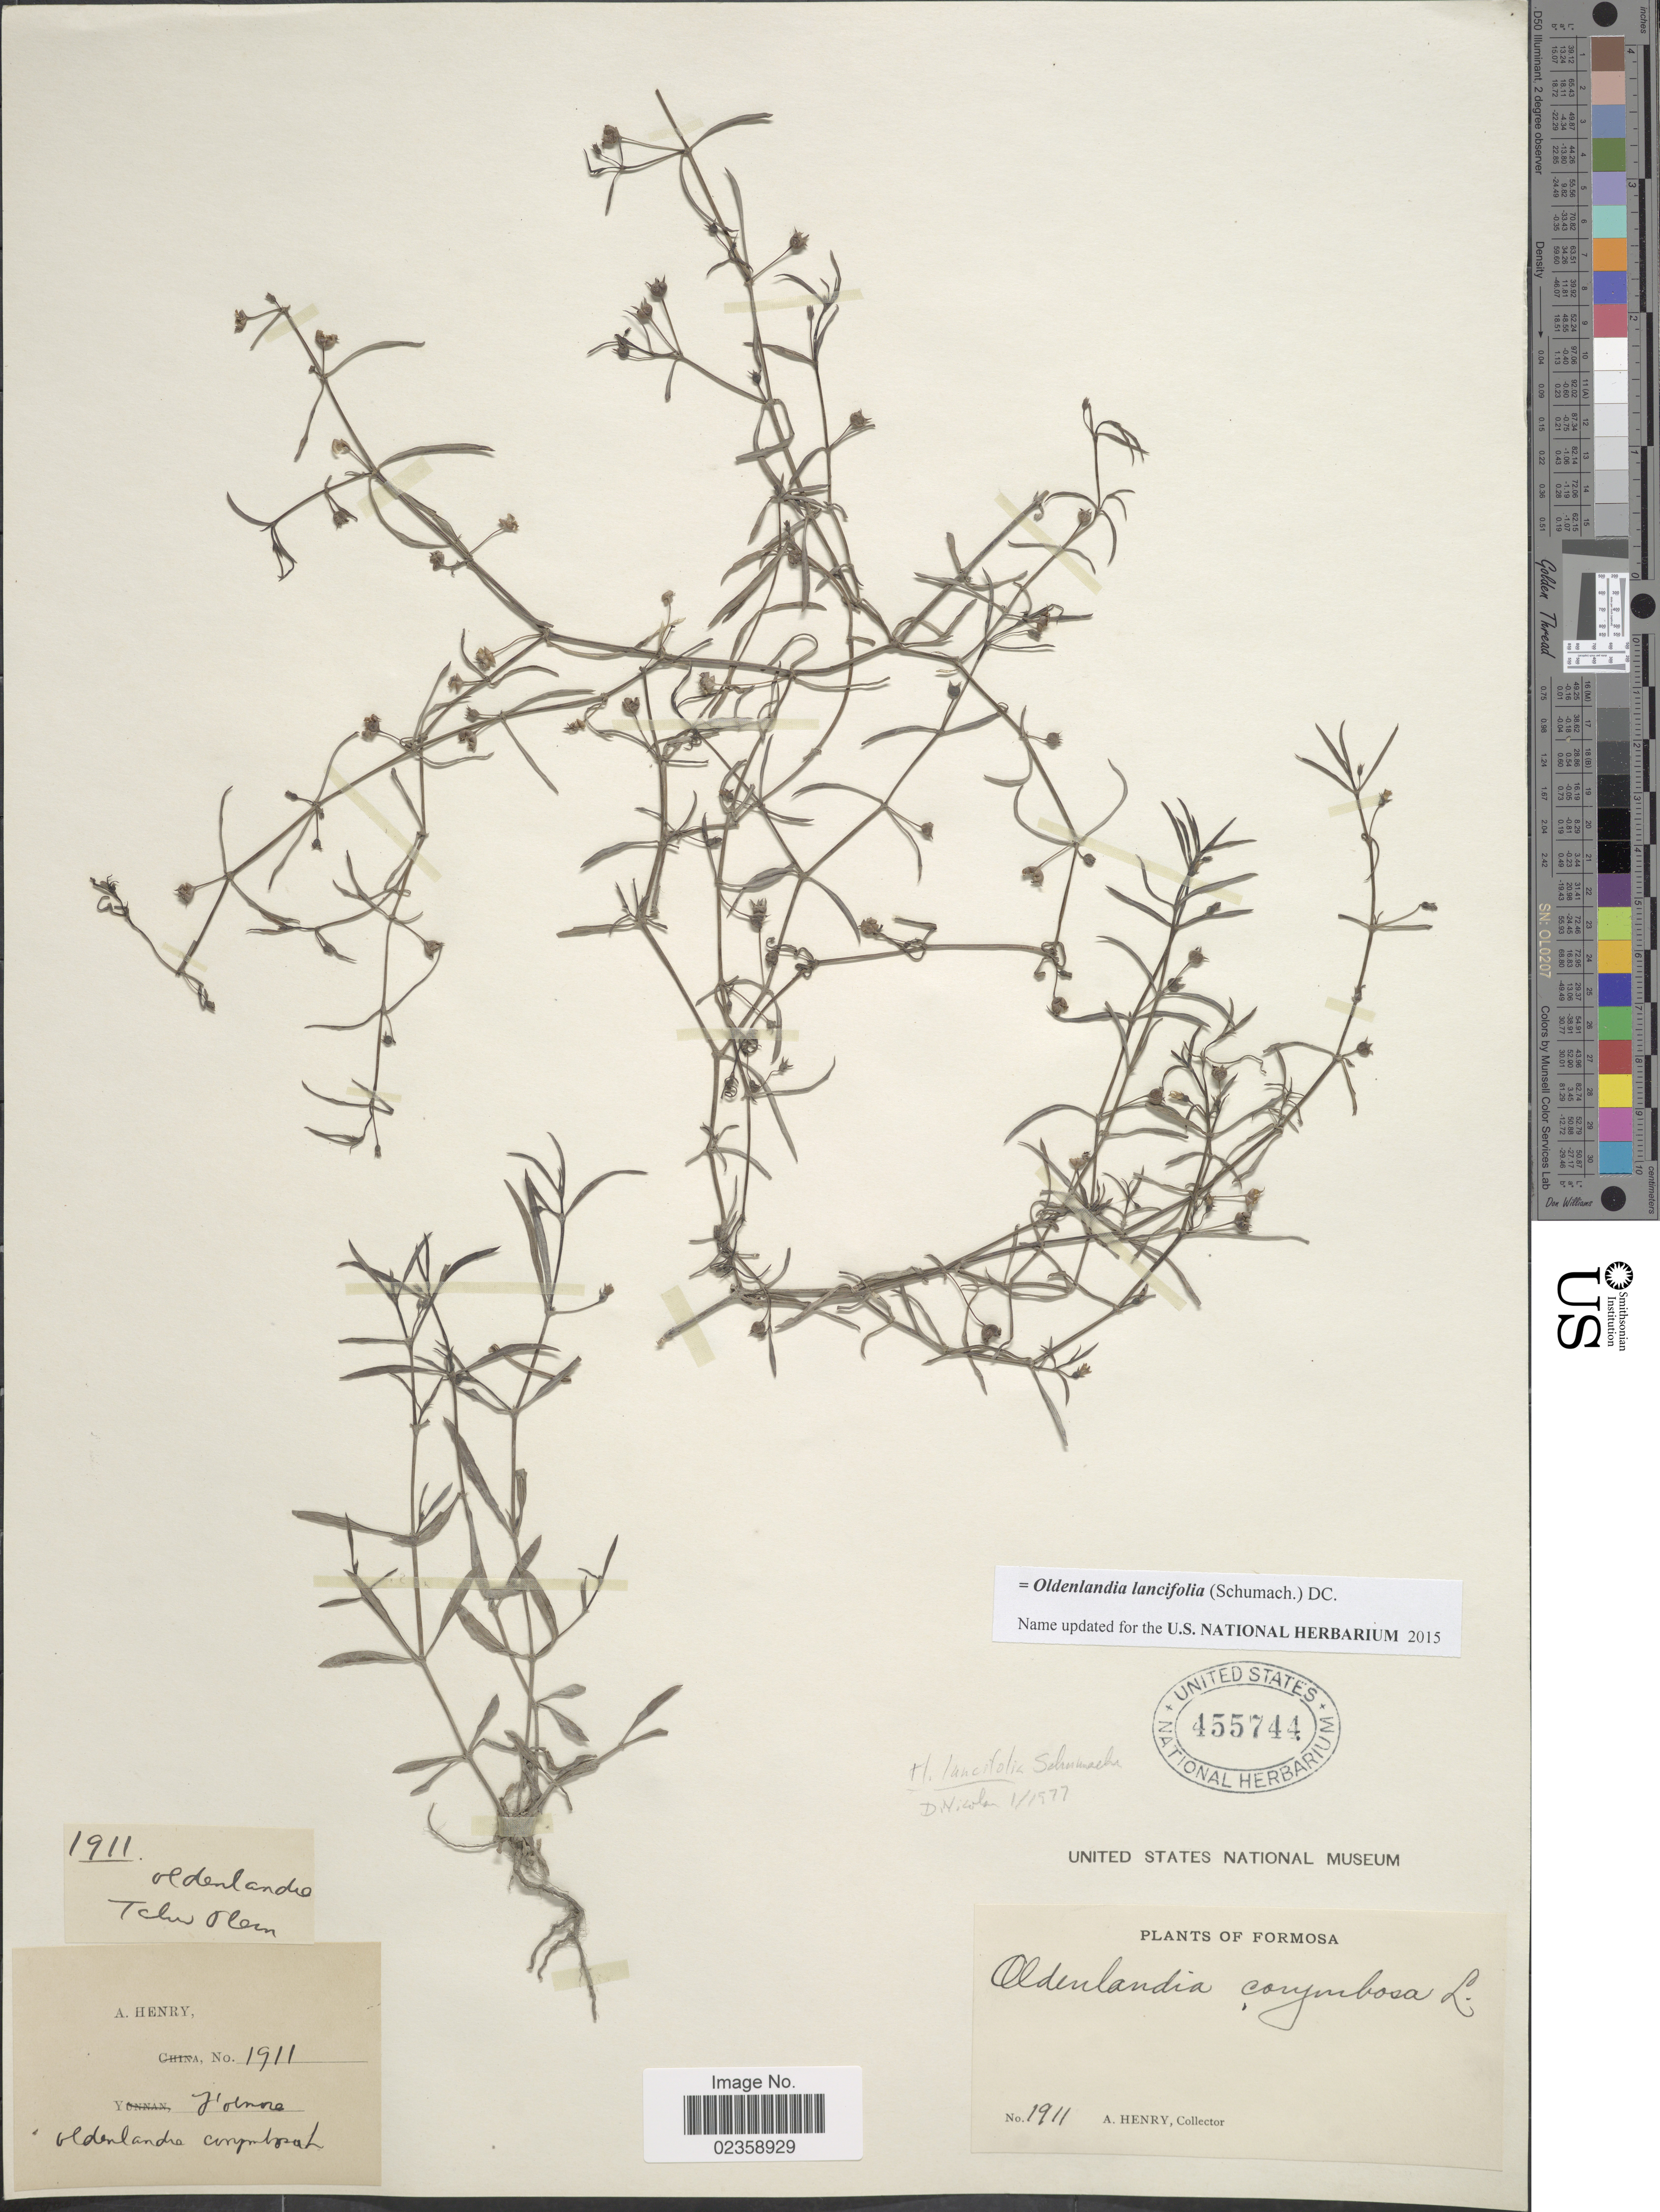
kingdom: Plantae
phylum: Tracheophyta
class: Magnoliopsida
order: Gentianales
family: Rubiaceae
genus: Oldenlandia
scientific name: Oldenlandia lancifolia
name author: (Schumach.) DC.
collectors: A. Henry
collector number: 1911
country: Taiwan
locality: Formosa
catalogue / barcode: US 455744